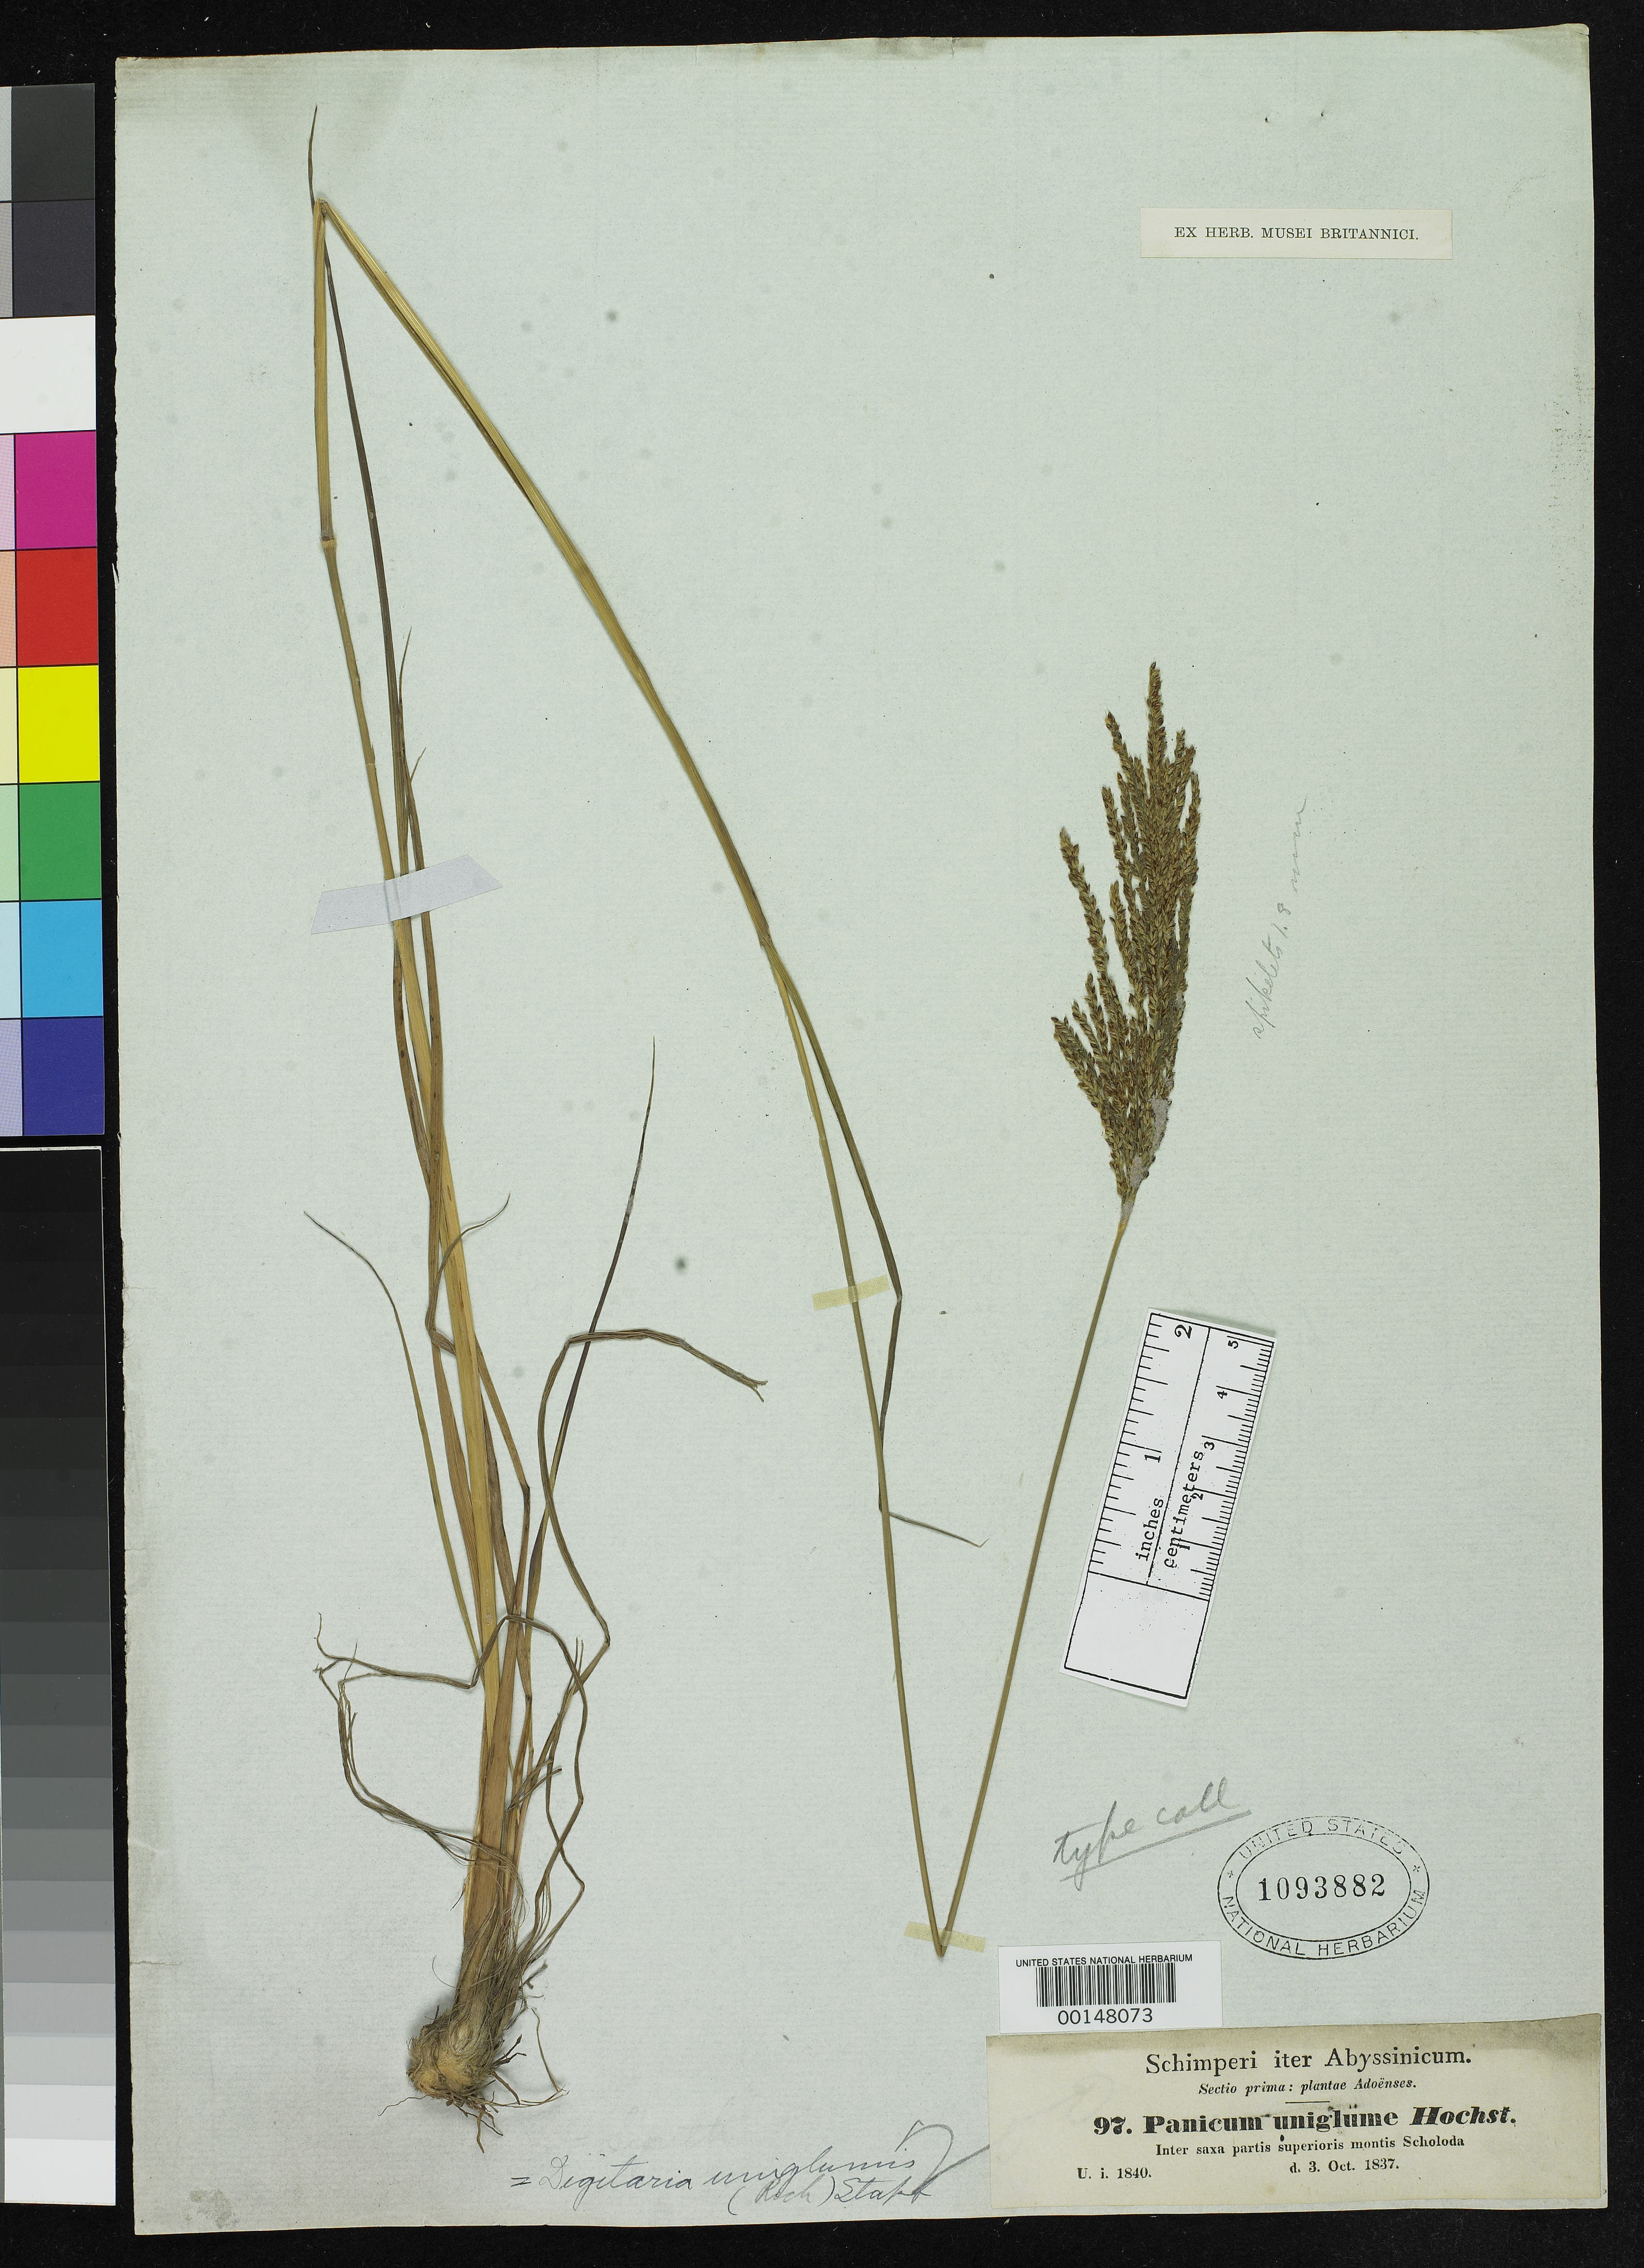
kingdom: Plantae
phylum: Tracheophyta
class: Liliopsida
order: Poales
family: Poaceae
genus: Panicum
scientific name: Panicum uniglume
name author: Hochst. ex A. Rich.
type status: Isotype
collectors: G. W. Schimper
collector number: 97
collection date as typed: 03 Oct 1837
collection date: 1837-10-03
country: Ethiopia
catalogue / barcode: US 1093882